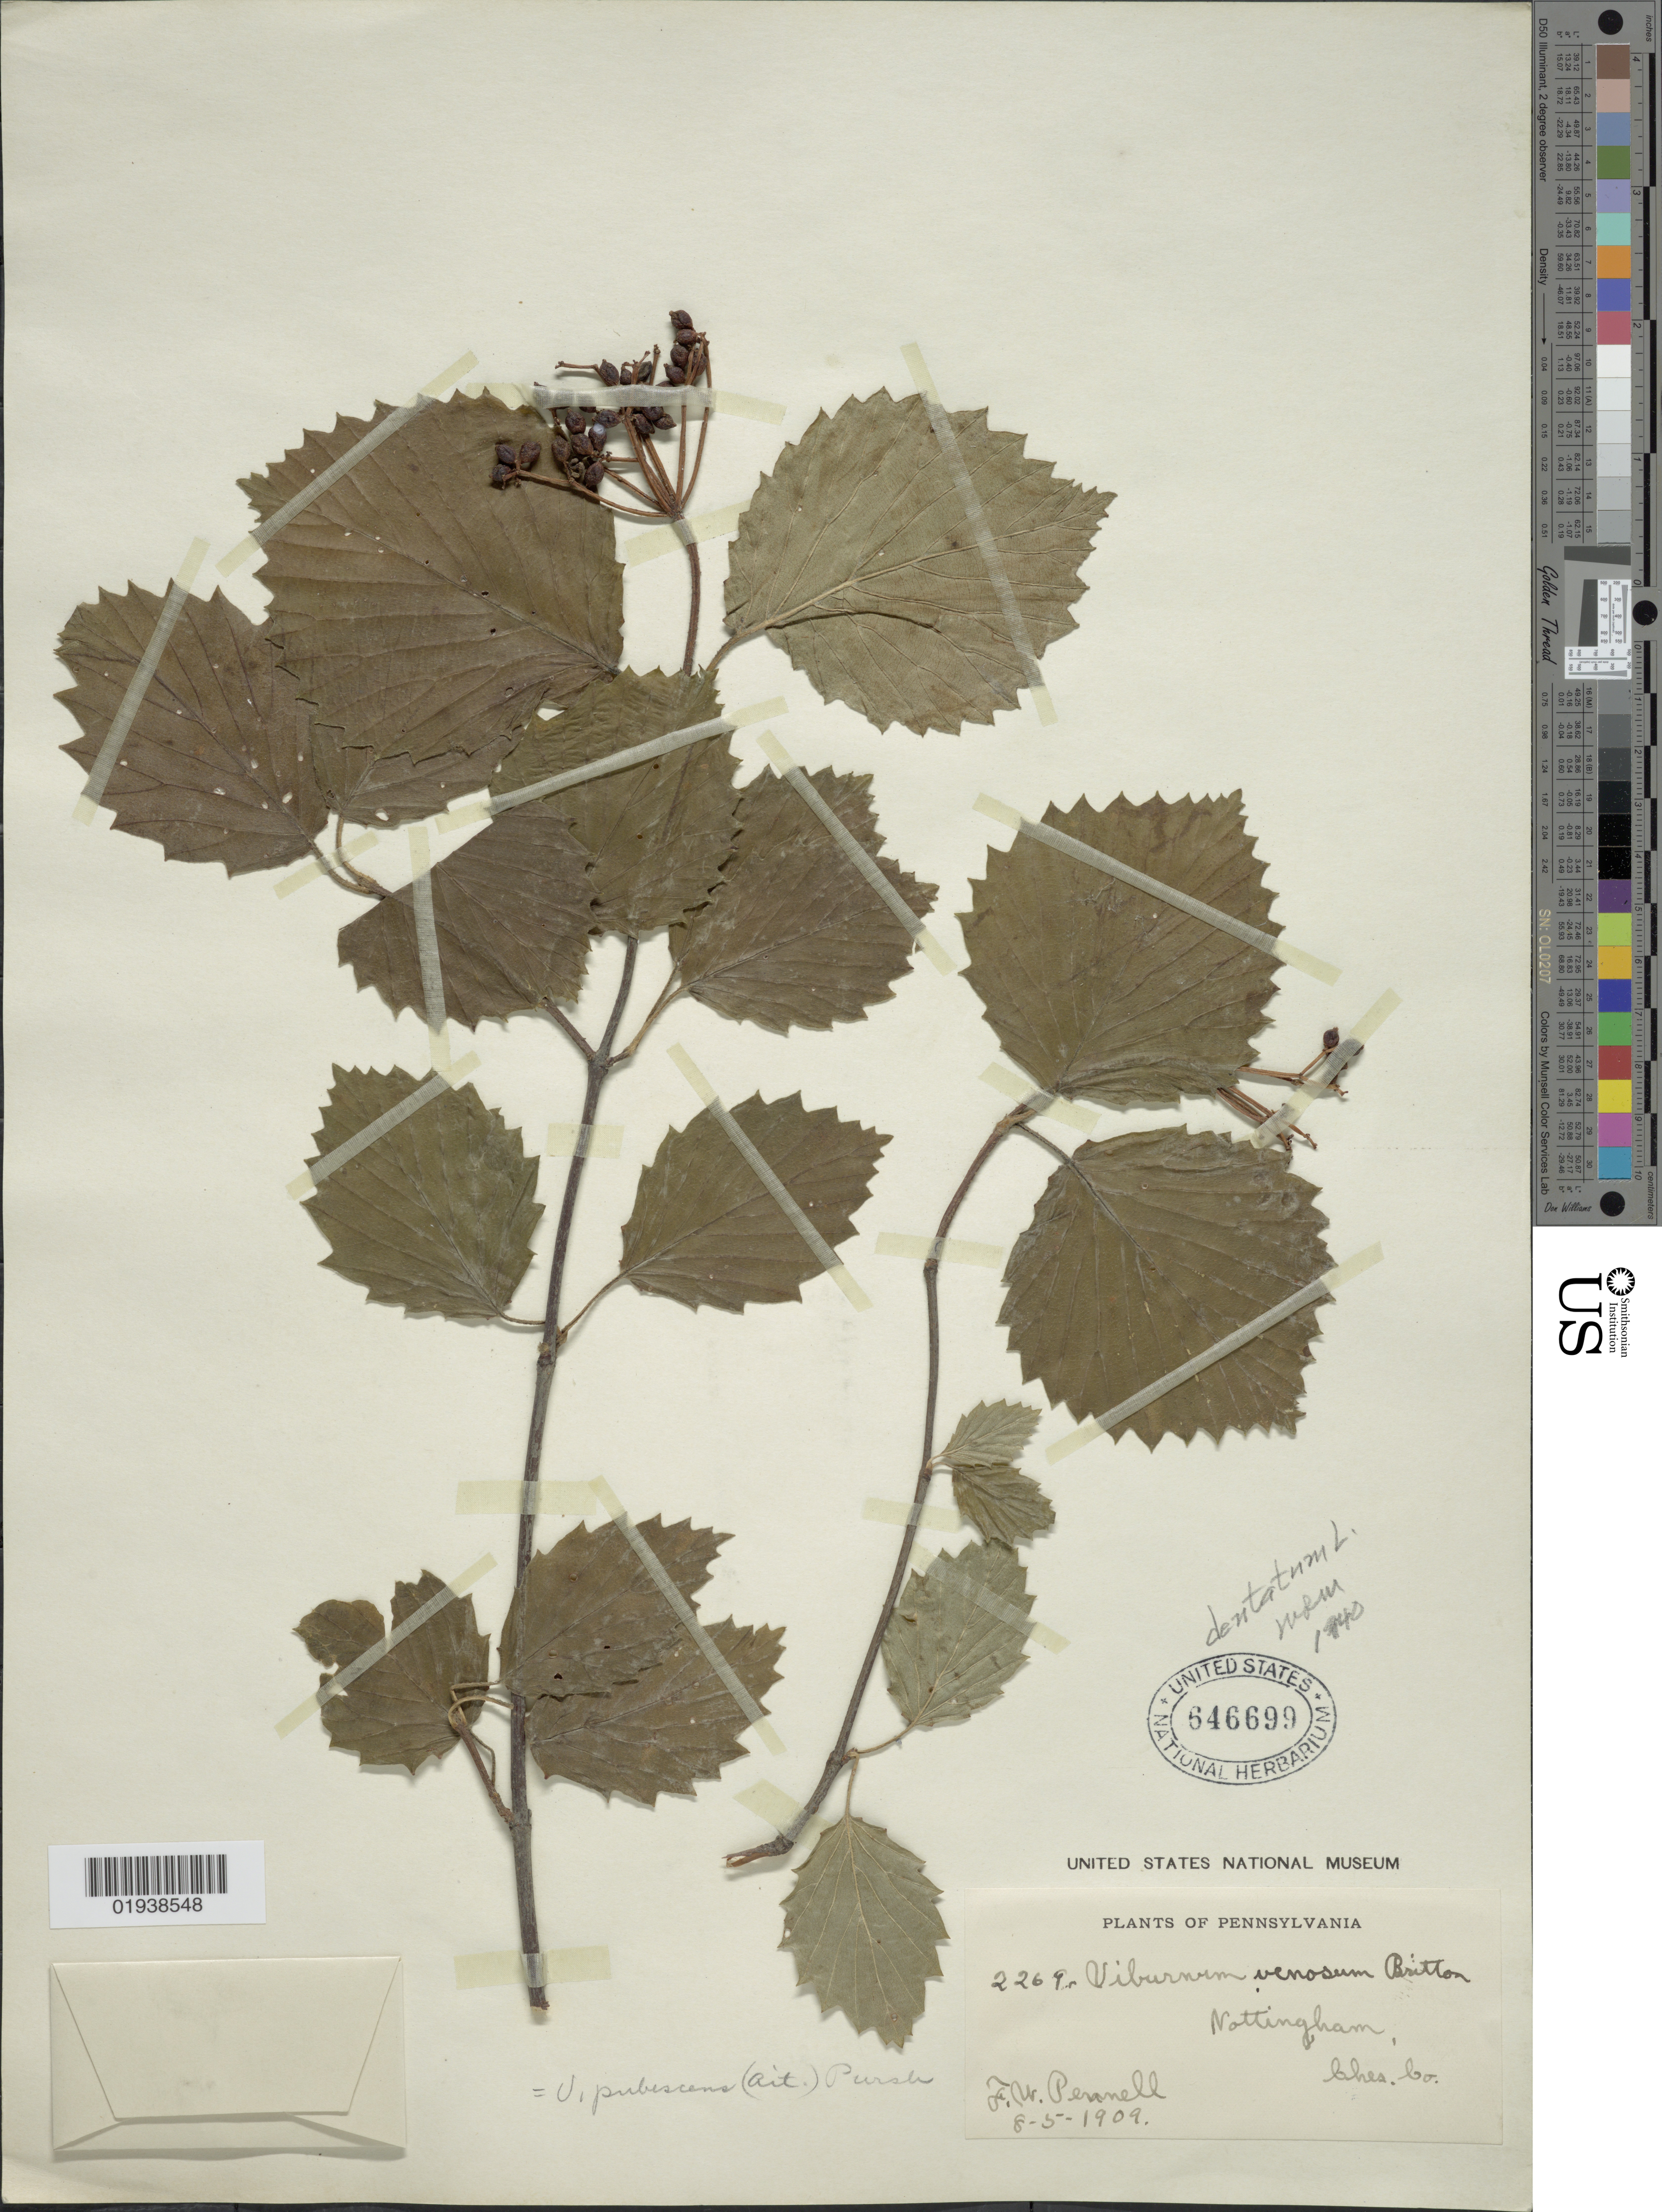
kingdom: Plantae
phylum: Tracheophyta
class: Magnoliopsida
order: Dipsacales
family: Viburnaceae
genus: Viburnum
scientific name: Viburnum dentatum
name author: L.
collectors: F. W. Pennell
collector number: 2269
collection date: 1909-05-08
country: United States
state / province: Pennsylvania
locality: Nottingham, Ches. Co.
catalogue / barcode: US 646699